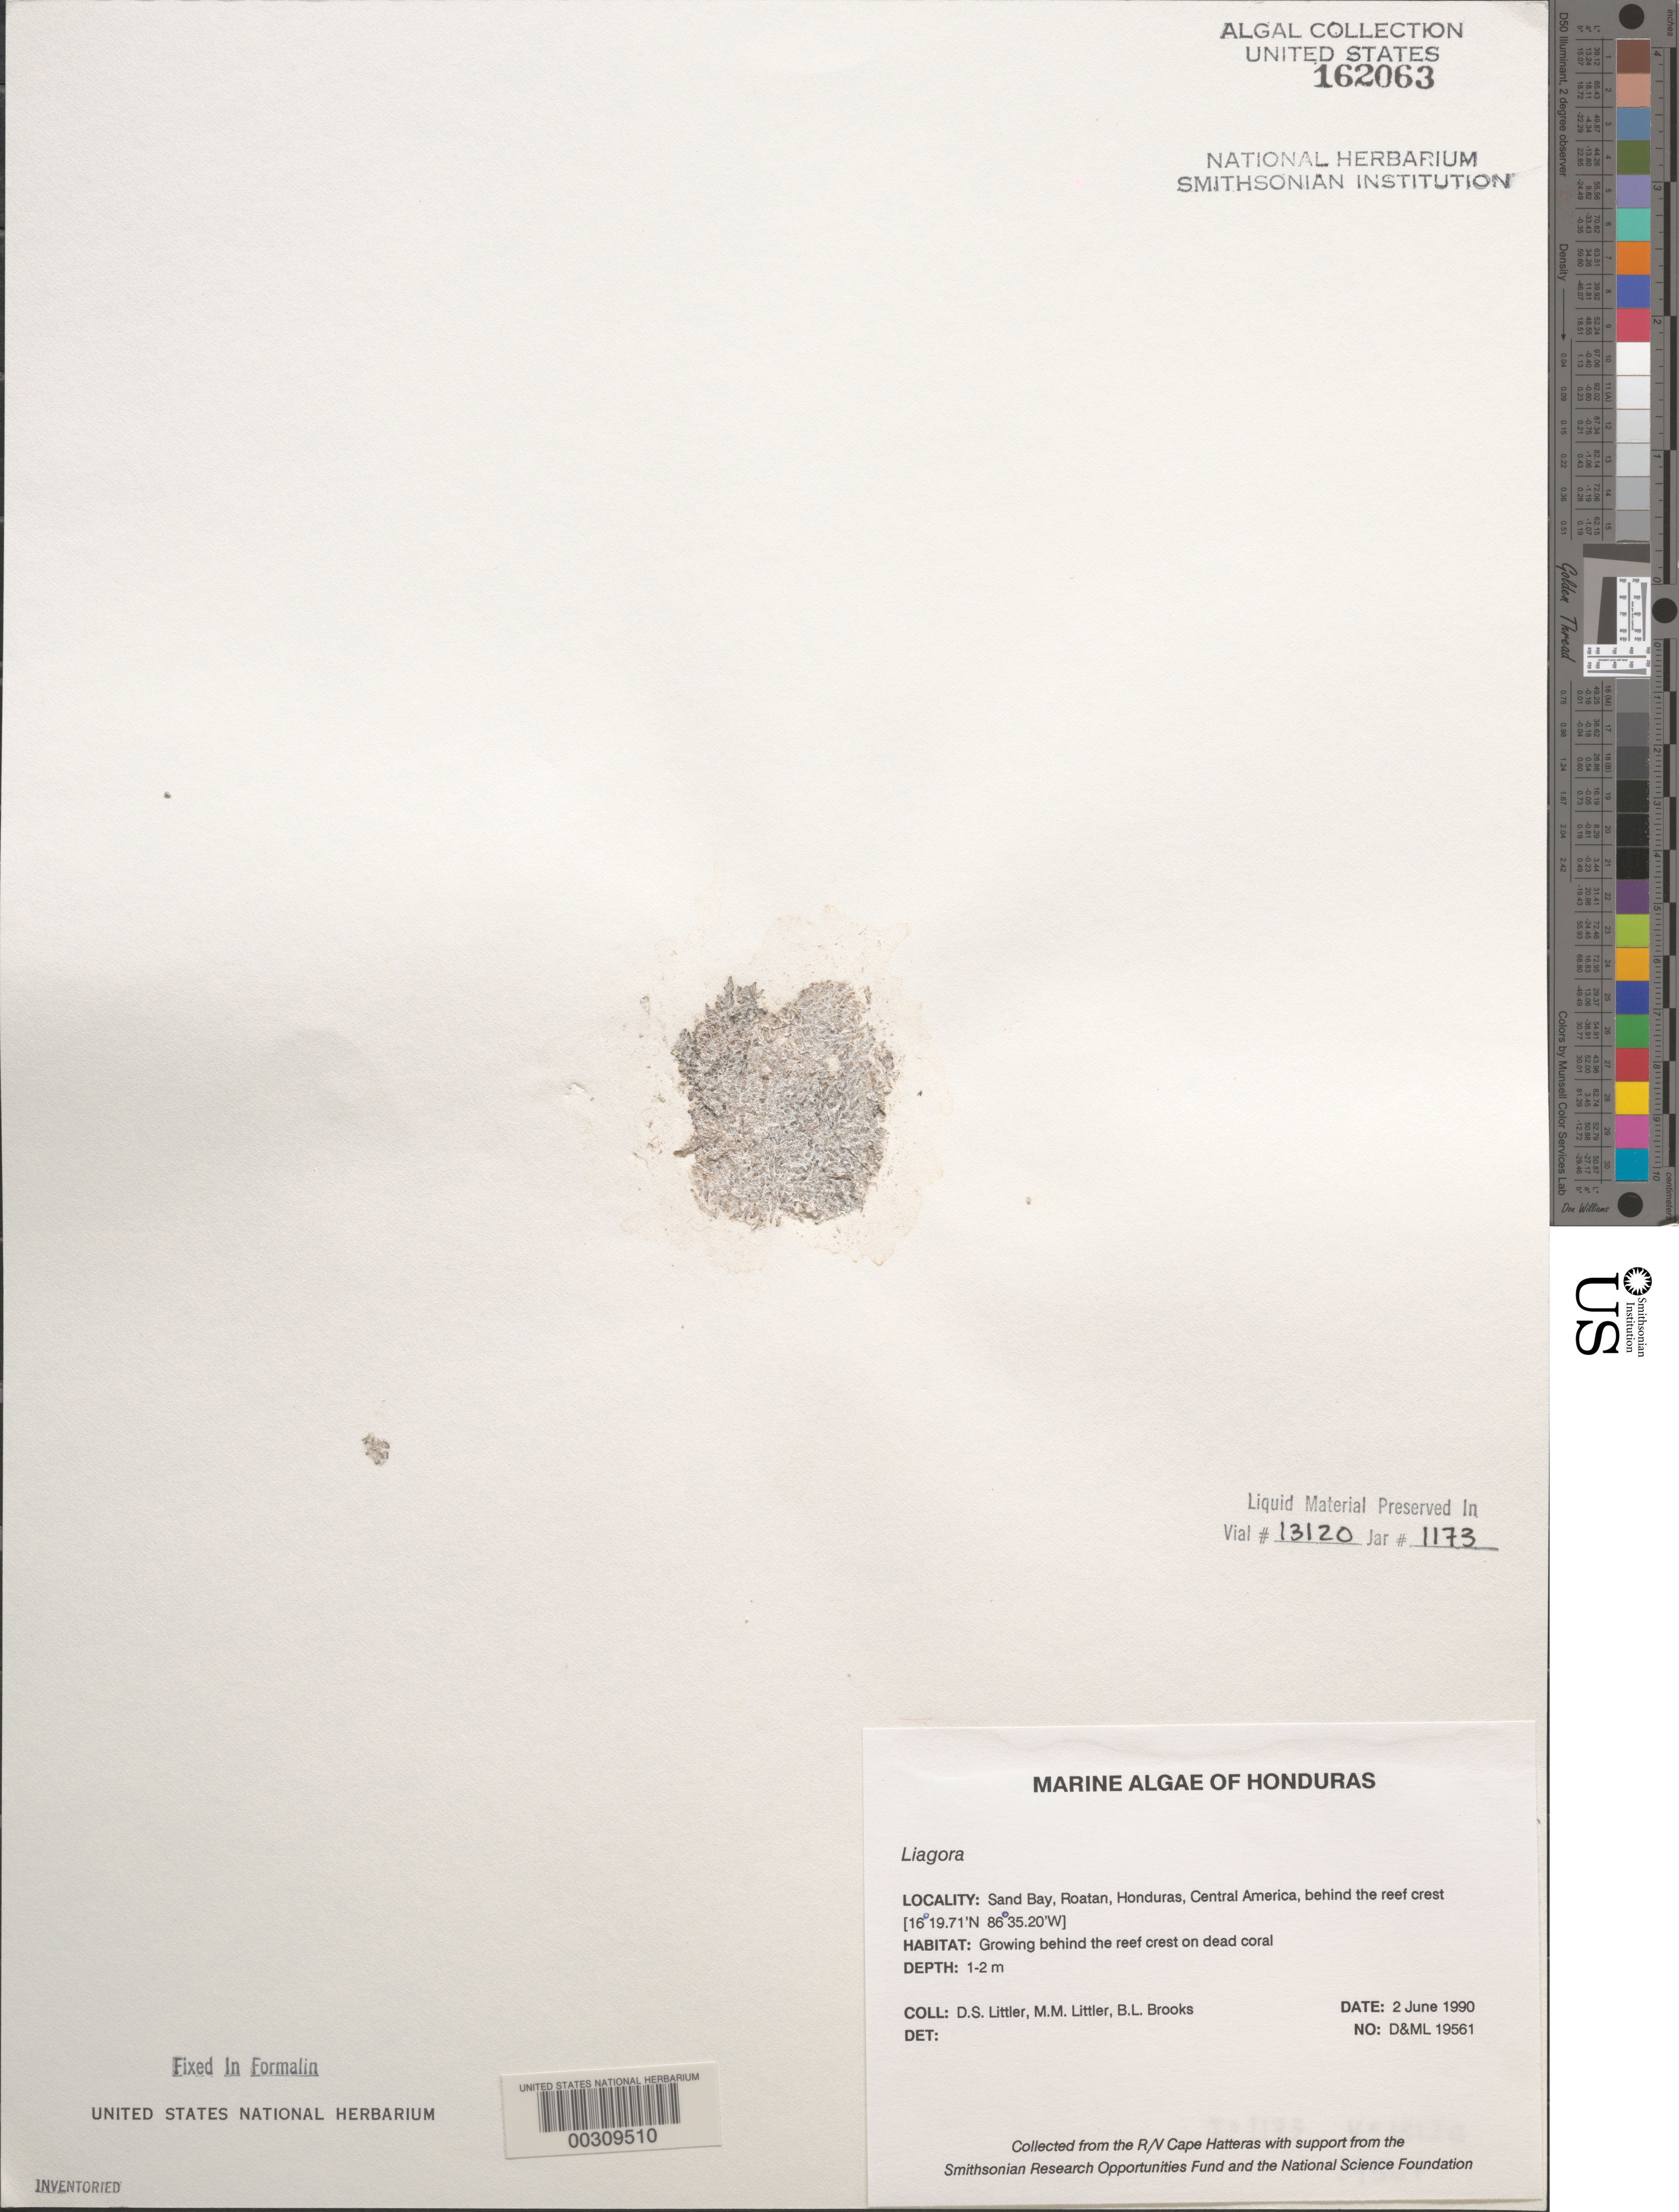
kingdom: Plantae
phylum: Rhodophyta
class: Florideophyceae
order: Nemaliales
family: Liagoraceae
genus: Liagora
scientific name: Liagora sp.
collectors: D. S. Littler, M. M. Littler & B. Brooks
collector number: D&ML 19561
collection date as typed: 02 Jun 1990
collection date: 1990-06-02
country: Honduras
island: Roatan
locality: Sand Bay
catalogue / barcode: US 162063